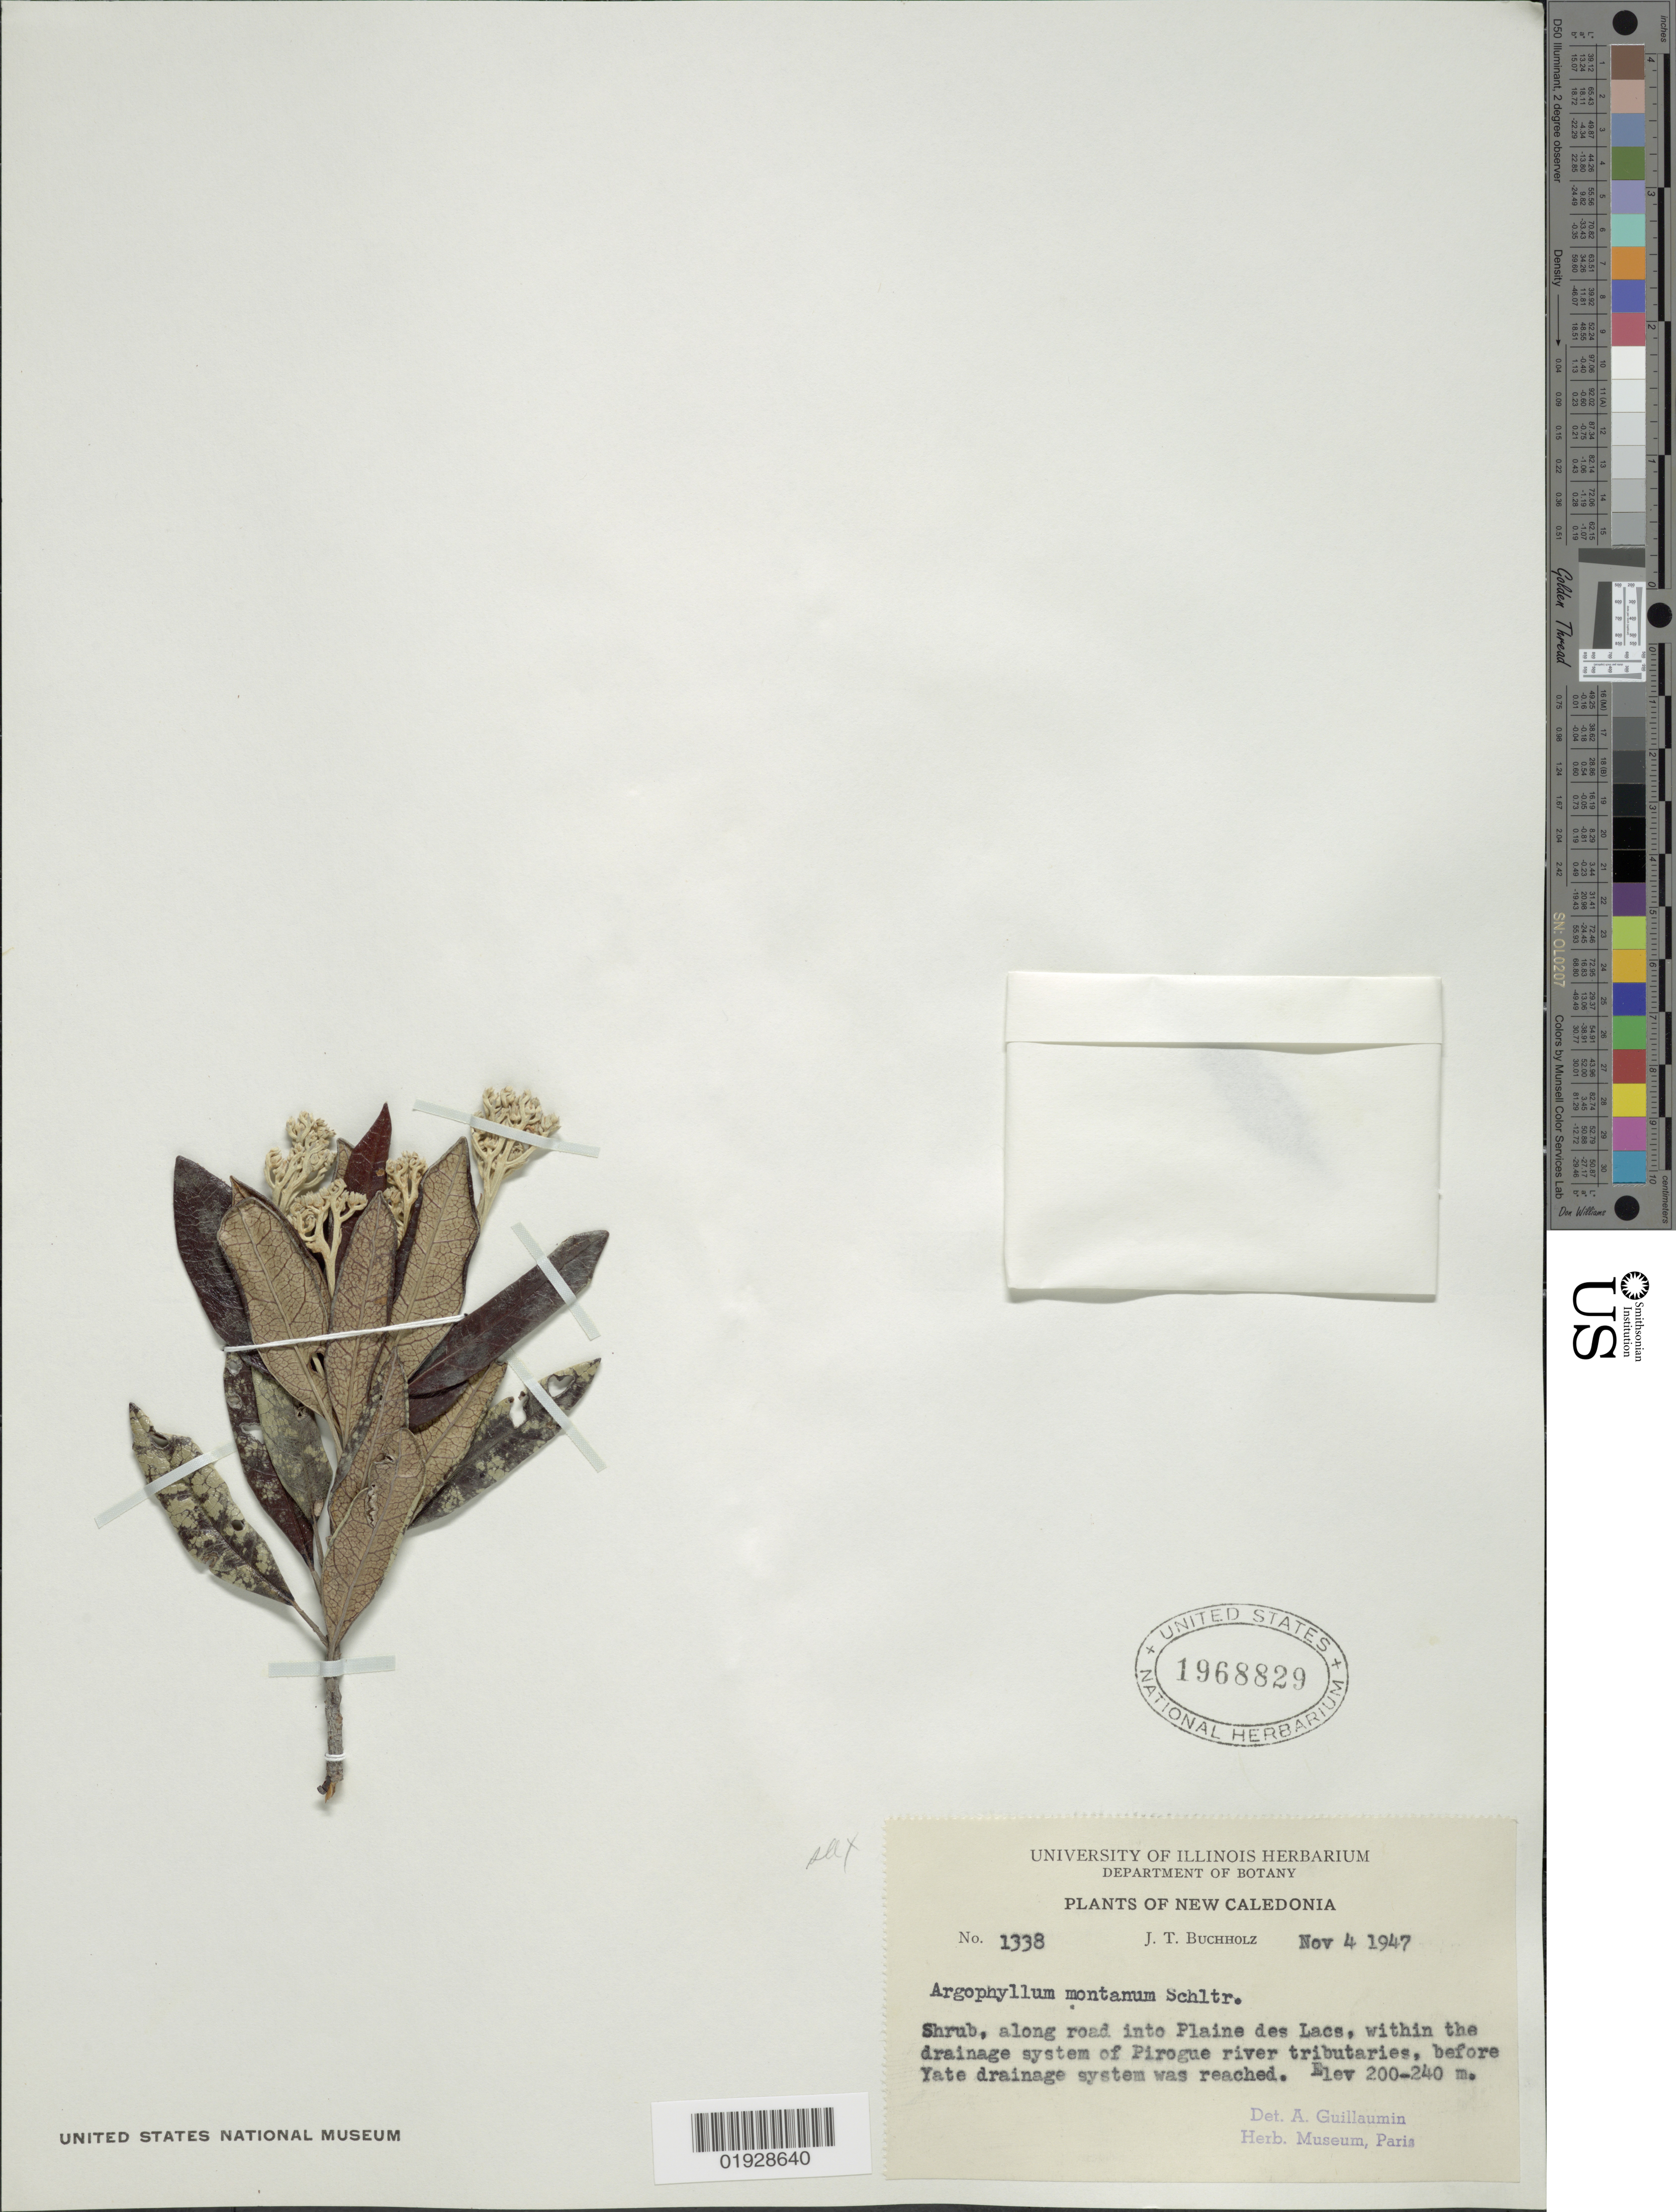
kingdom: Plantae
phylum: Tracheophyta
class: Magnoliopsida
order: Asterales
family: Argophyllaceae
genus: Argophyllum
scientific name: Argophyllum montanum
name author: Schltr.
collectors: J. T. Buchholz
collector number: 1338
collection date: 1947-11-04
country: New Caledonia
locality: Along road into Plaine des Lacs, within the drainage system of Pirogue river tributaries, before Yate drainage system was reached.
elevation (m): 200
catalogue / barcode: US 1968829